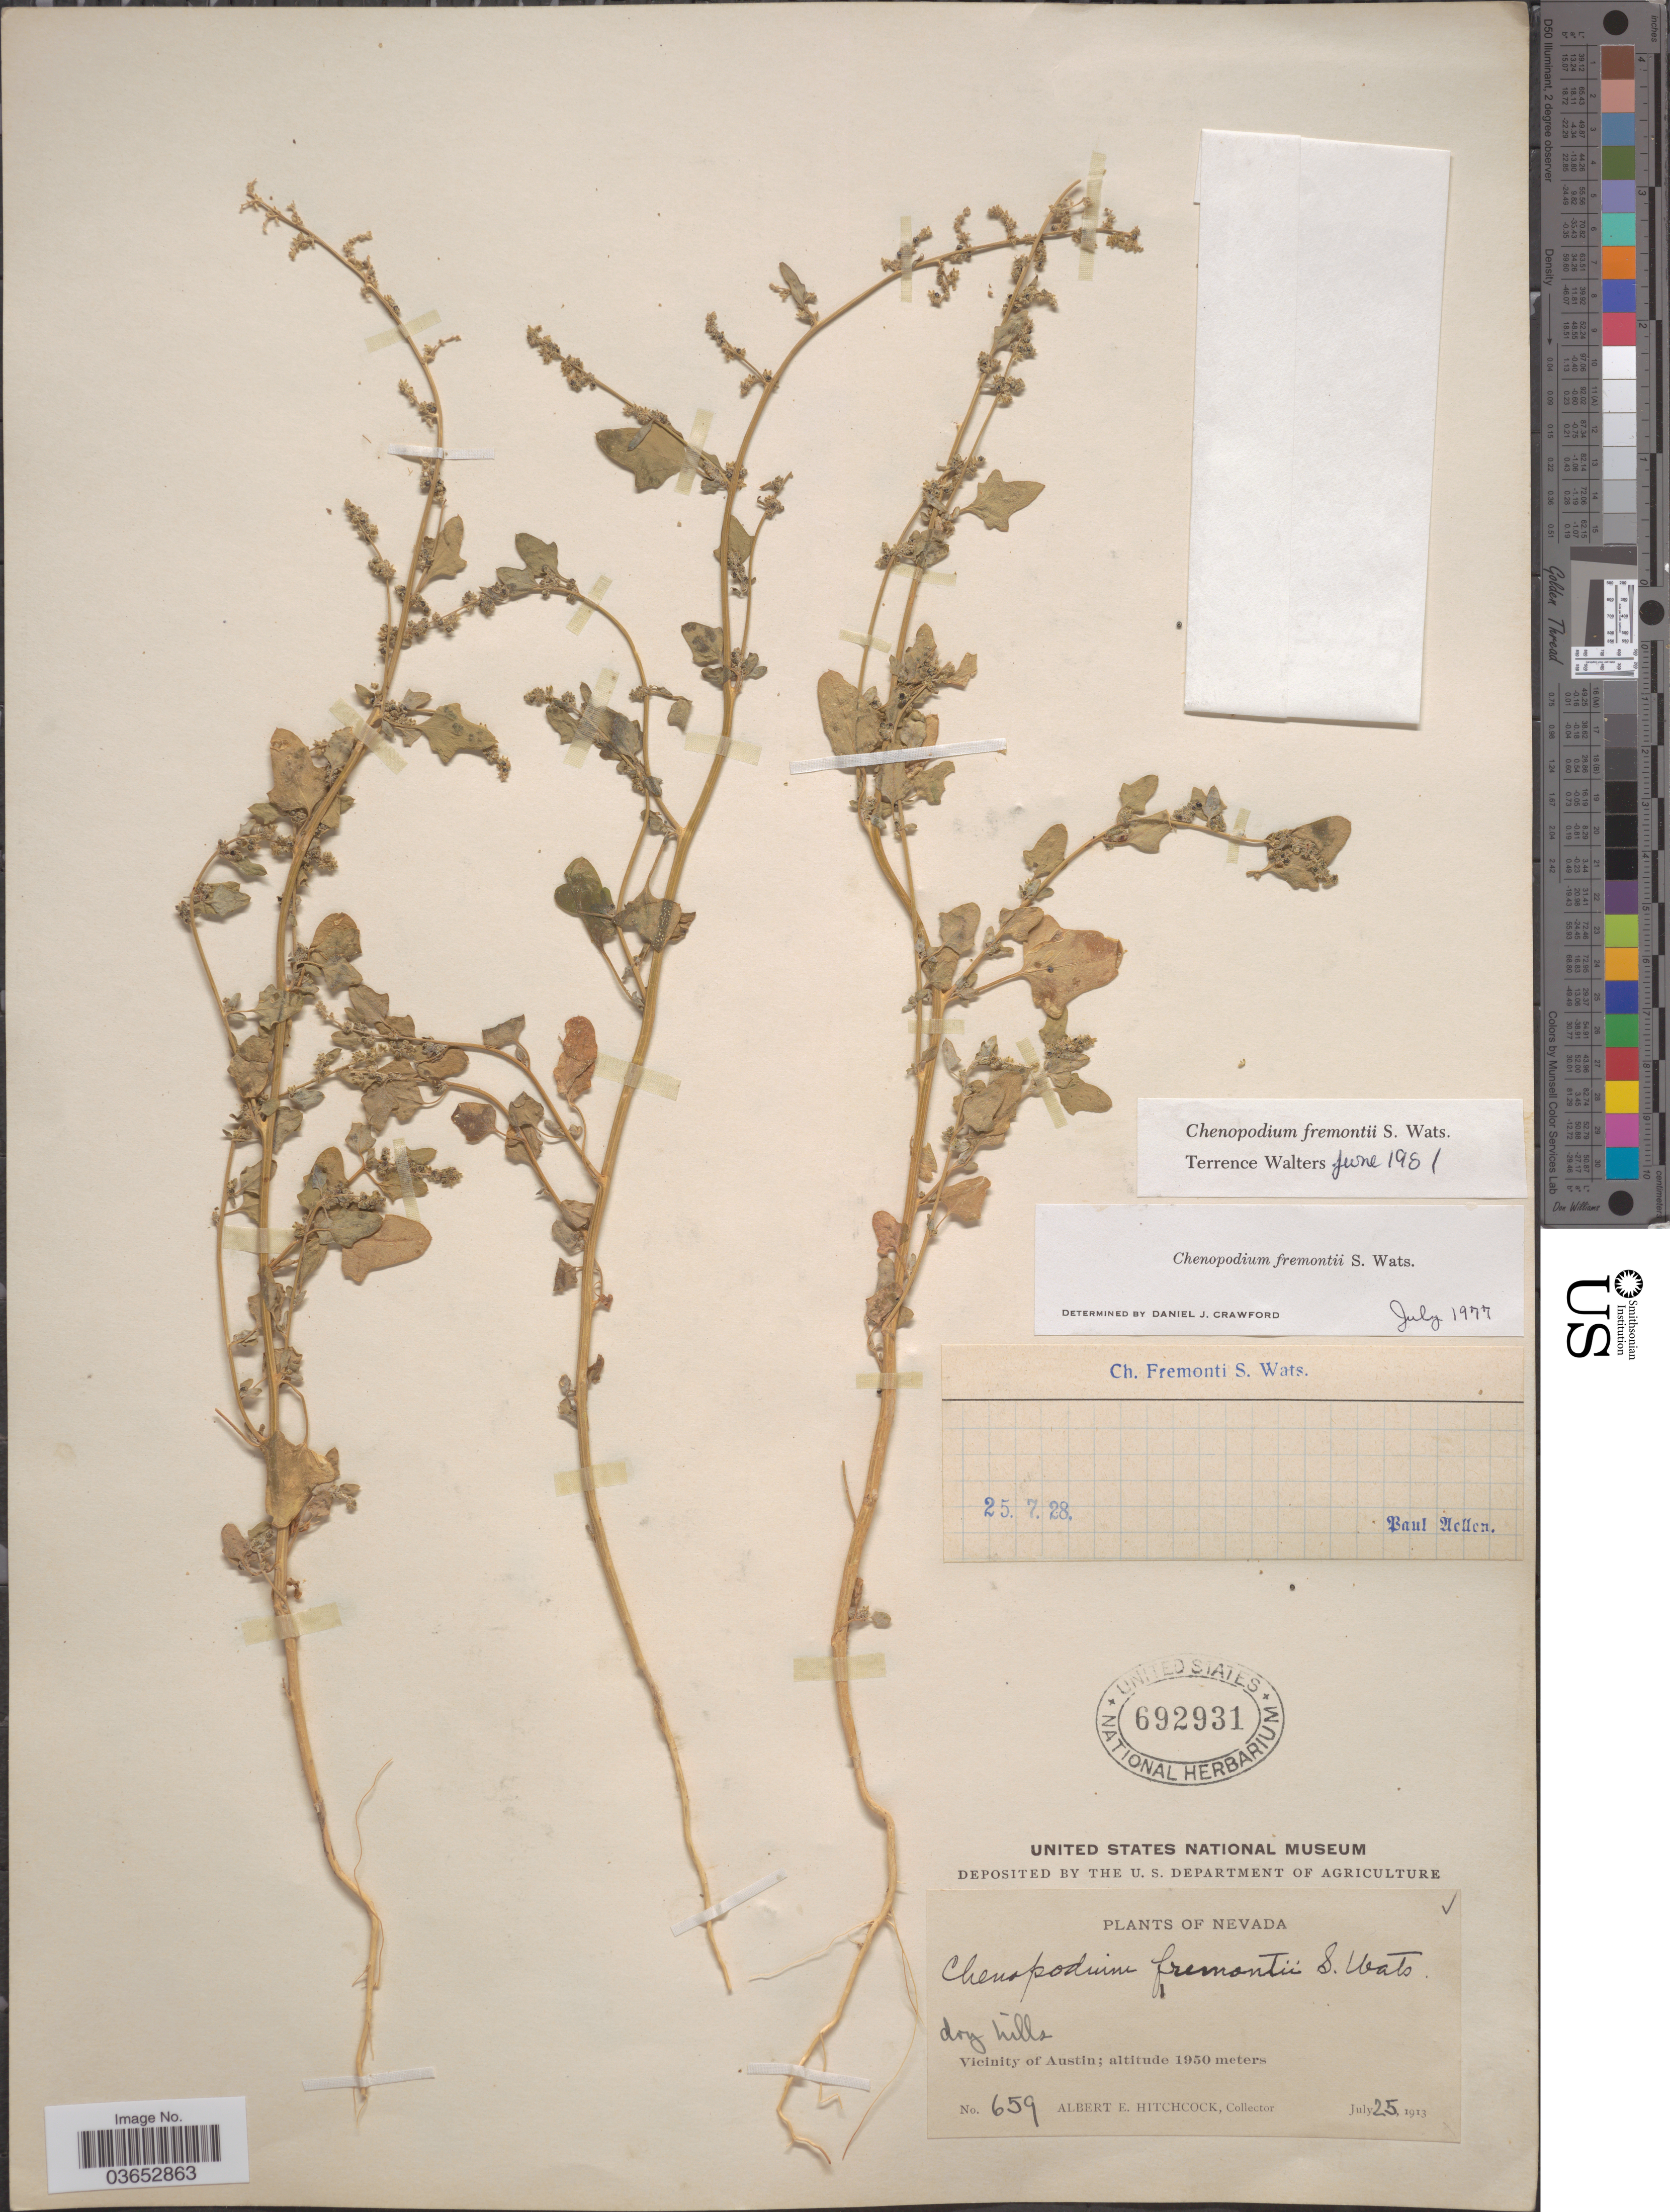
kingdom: Plantae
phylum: Tracheophyta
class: Magnoliopsida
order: Caryophyllales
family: Amaranthaceae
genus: Chenopodium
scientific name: Chenopodium fremontii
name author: S. Watson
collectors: A. Hitchcock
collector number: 659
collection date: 1913-07-25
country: United States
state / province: Nevada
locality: Vicinity of Austin.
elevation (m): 1950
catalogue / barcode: US 692931